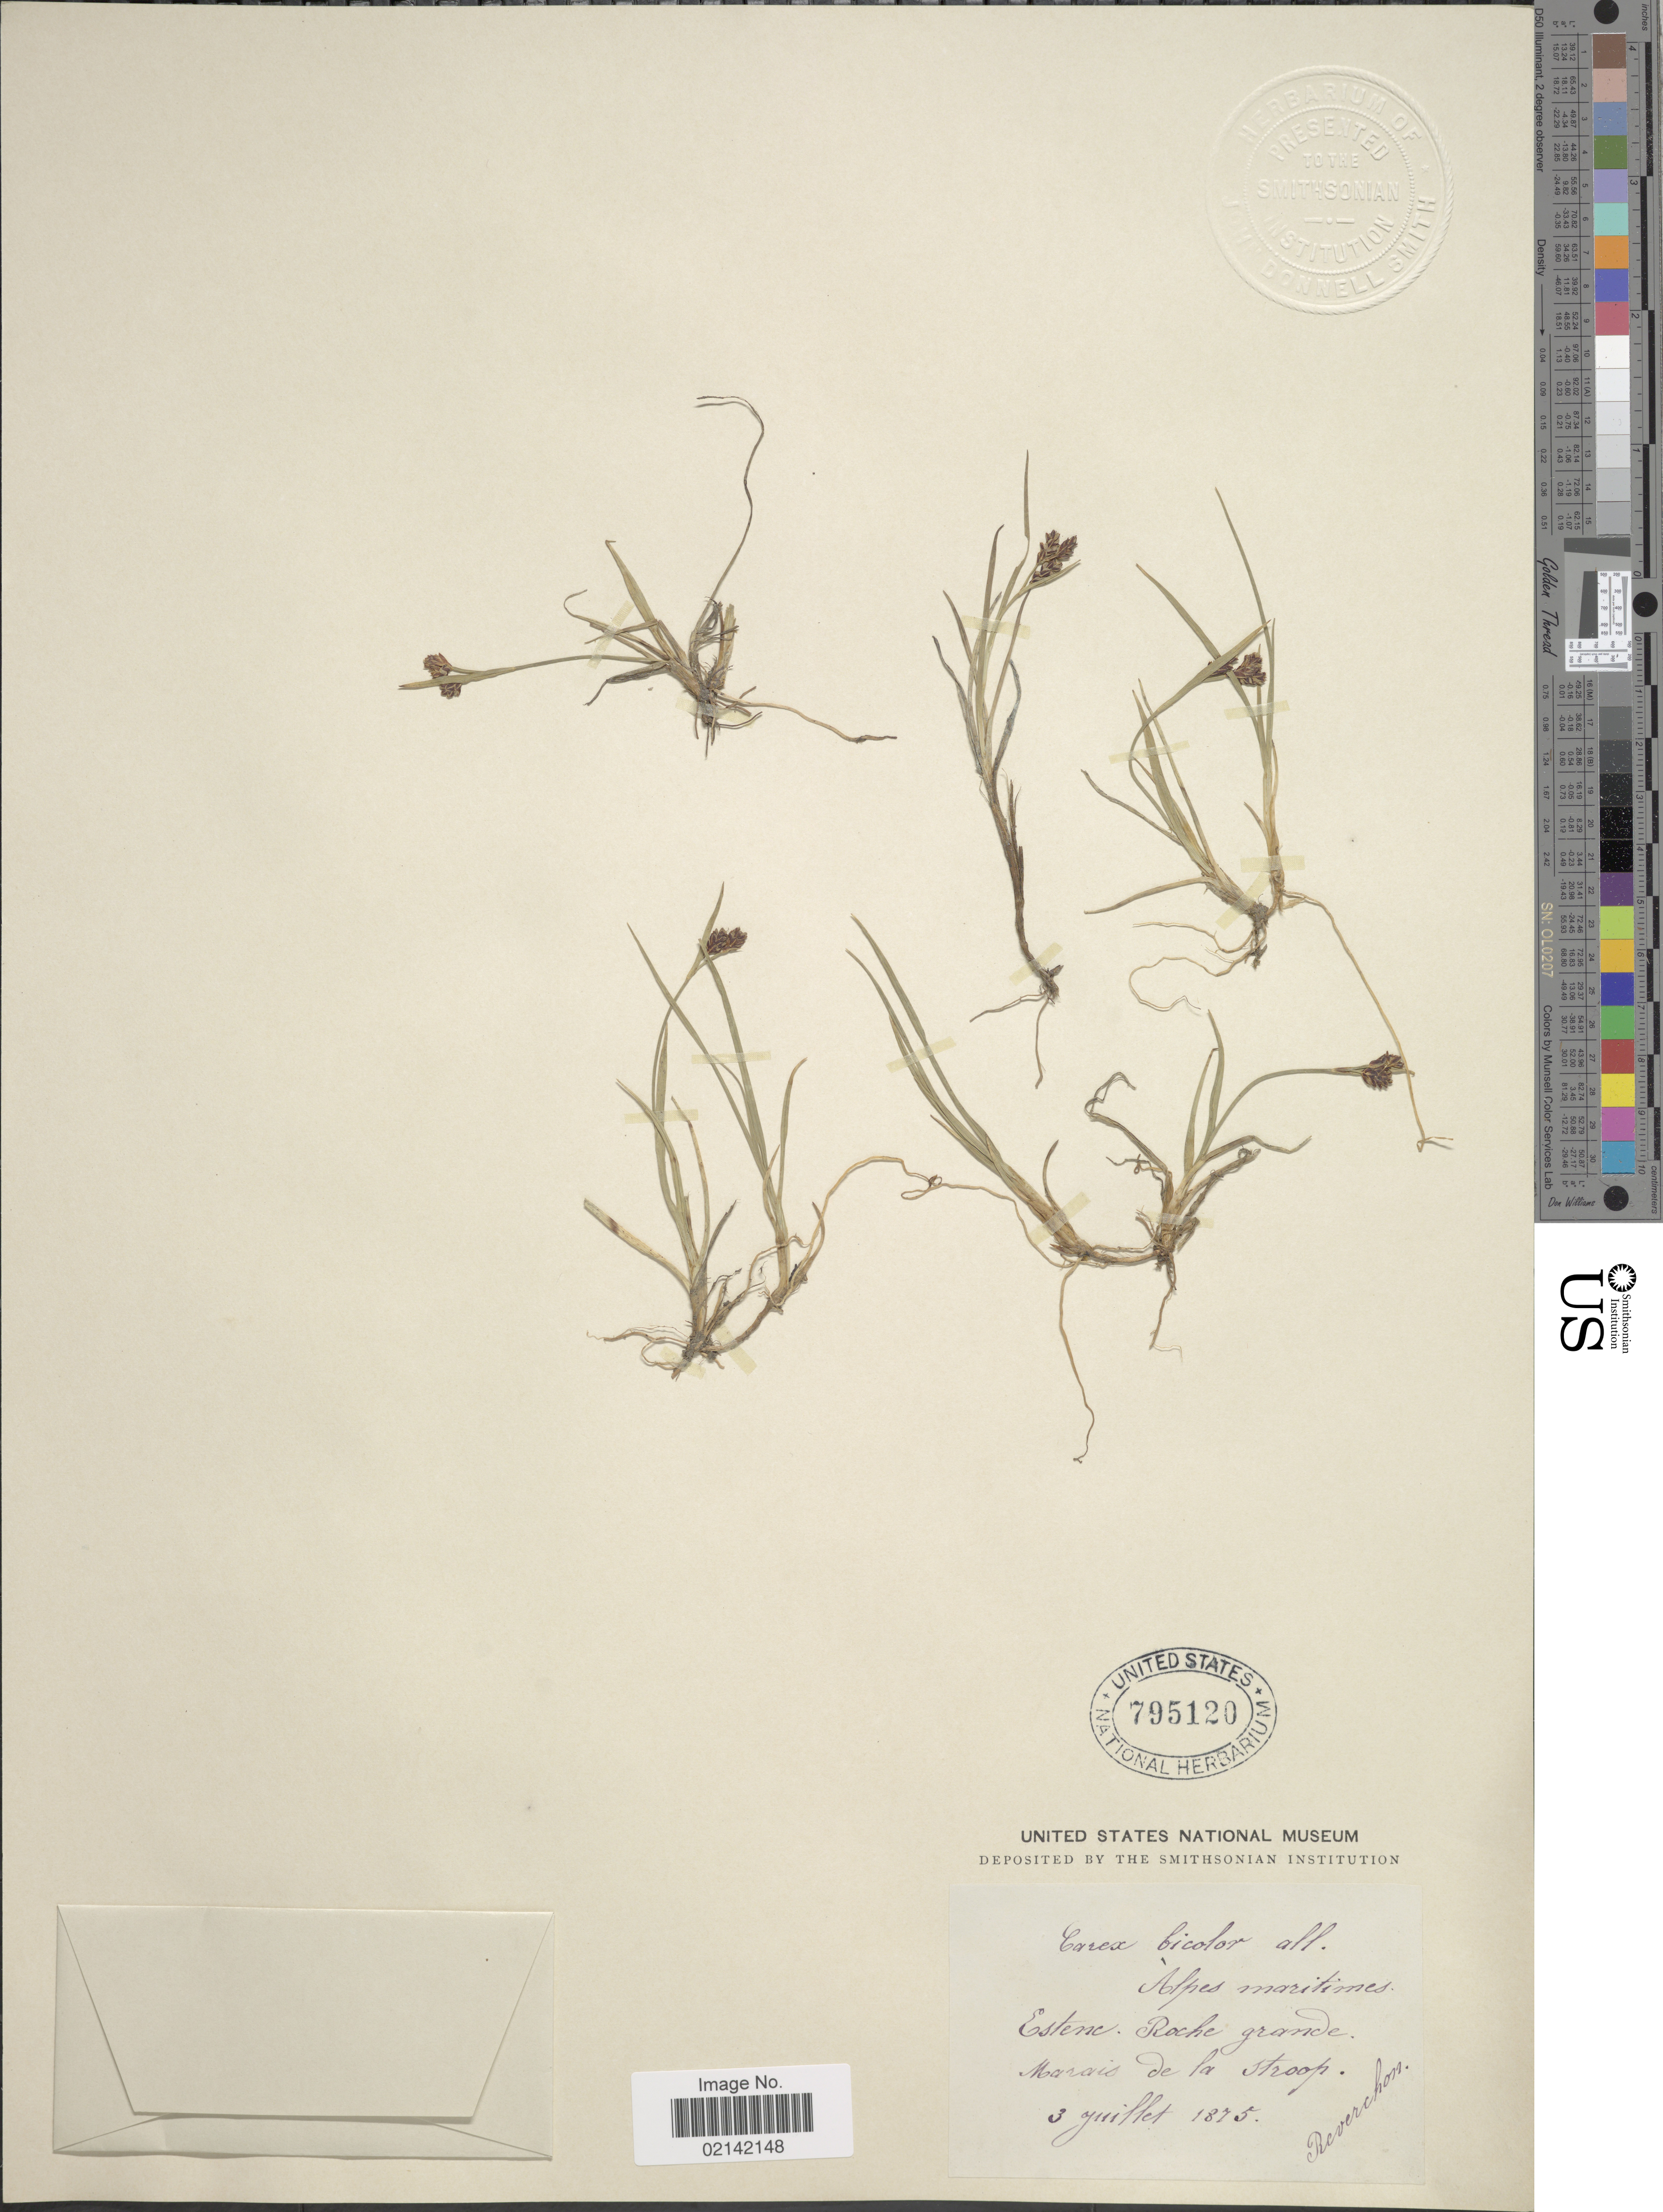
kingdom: Plantae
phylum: Tracheophyta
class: Liliopsida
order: Poales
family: Cyperaceae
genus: Carex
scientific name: Carex bicolor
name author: Bellardi ex All.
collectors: -. Reverchon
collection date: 1875-07-03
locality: Estenc. Roche grande Marais de la stroop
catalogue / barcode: US 795120